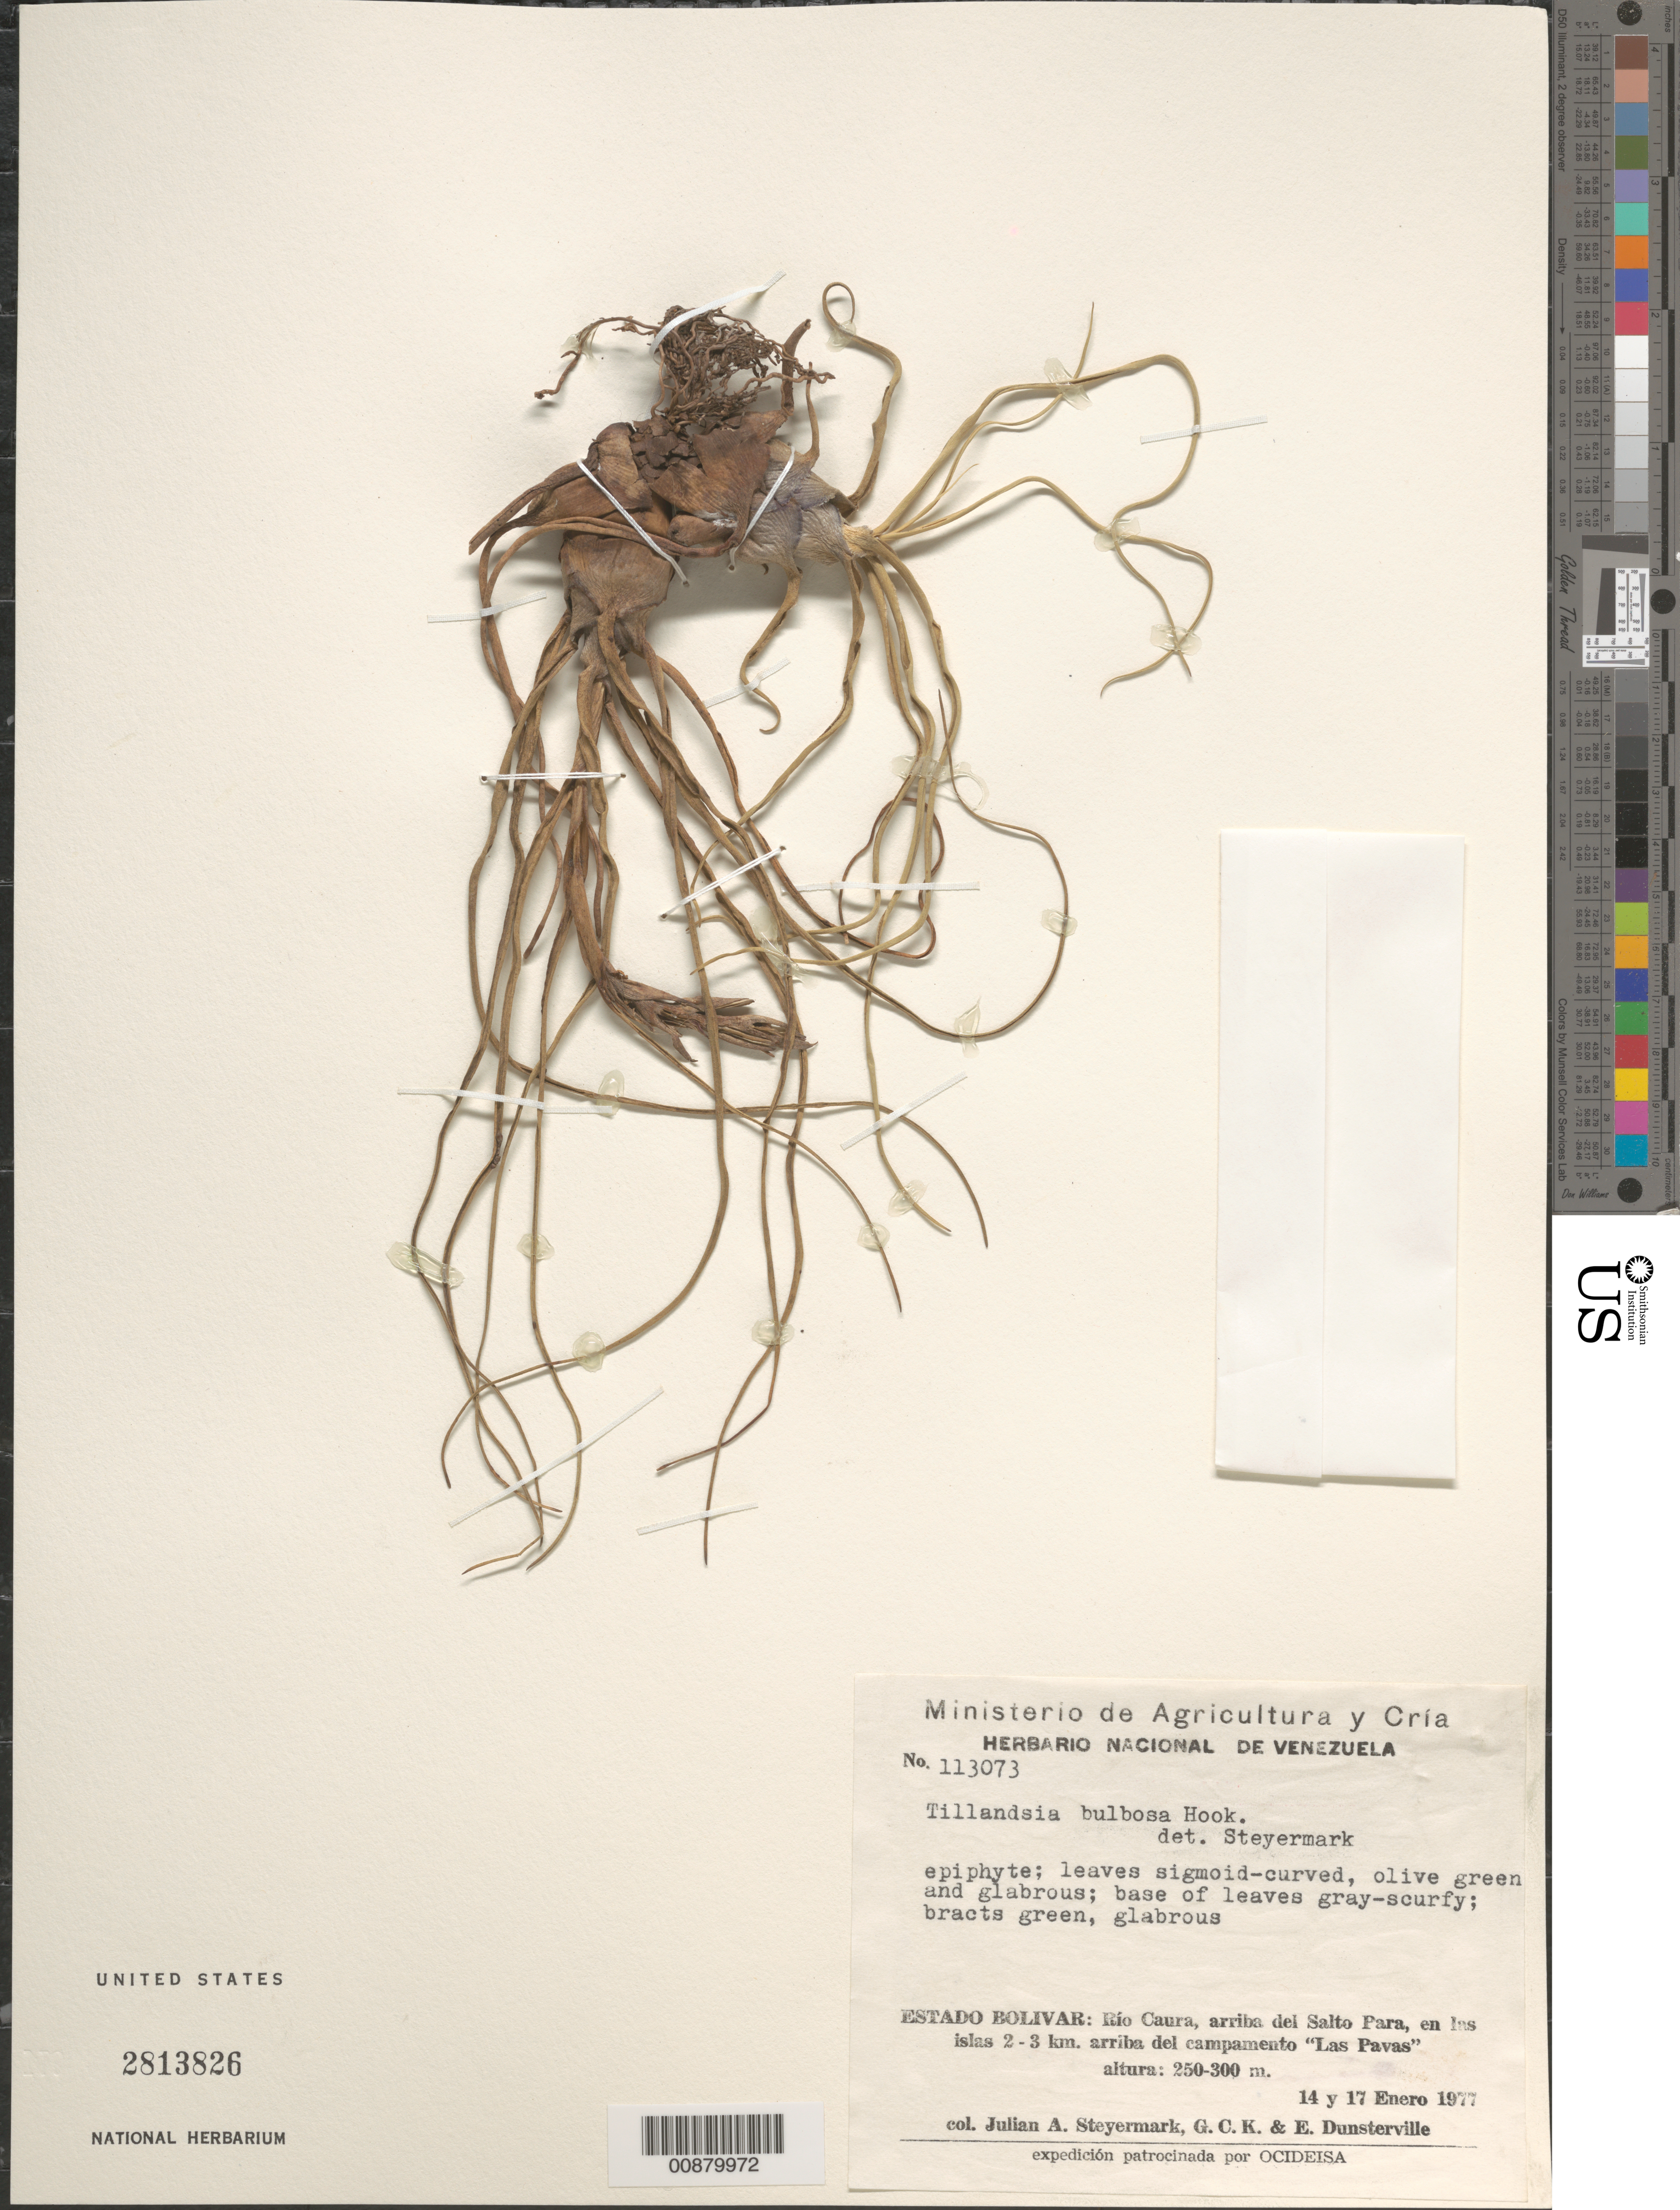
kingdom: Plantae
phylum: Tracheophyta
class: Liliopsida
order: Poales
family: Bromeliaceae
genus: Tillandsia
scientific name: Tillandsia bulbosa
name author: Hook.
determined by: Steyermark, Julian A., (VEN)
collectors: J. Steyermark, G. C. K. Dunsterville & E. Dunsterville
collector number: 113073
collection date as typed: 14-Jan-77 to 17-Jan-77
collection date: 1977-01-14/1977-01-17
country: Venezuela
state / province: Bolívar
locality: Río Caura, arriba del Salto Para, en las islas 2-3 km arriba del campamento "Las Pavas"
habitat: Islas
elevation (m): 250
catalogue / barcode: US 2813826